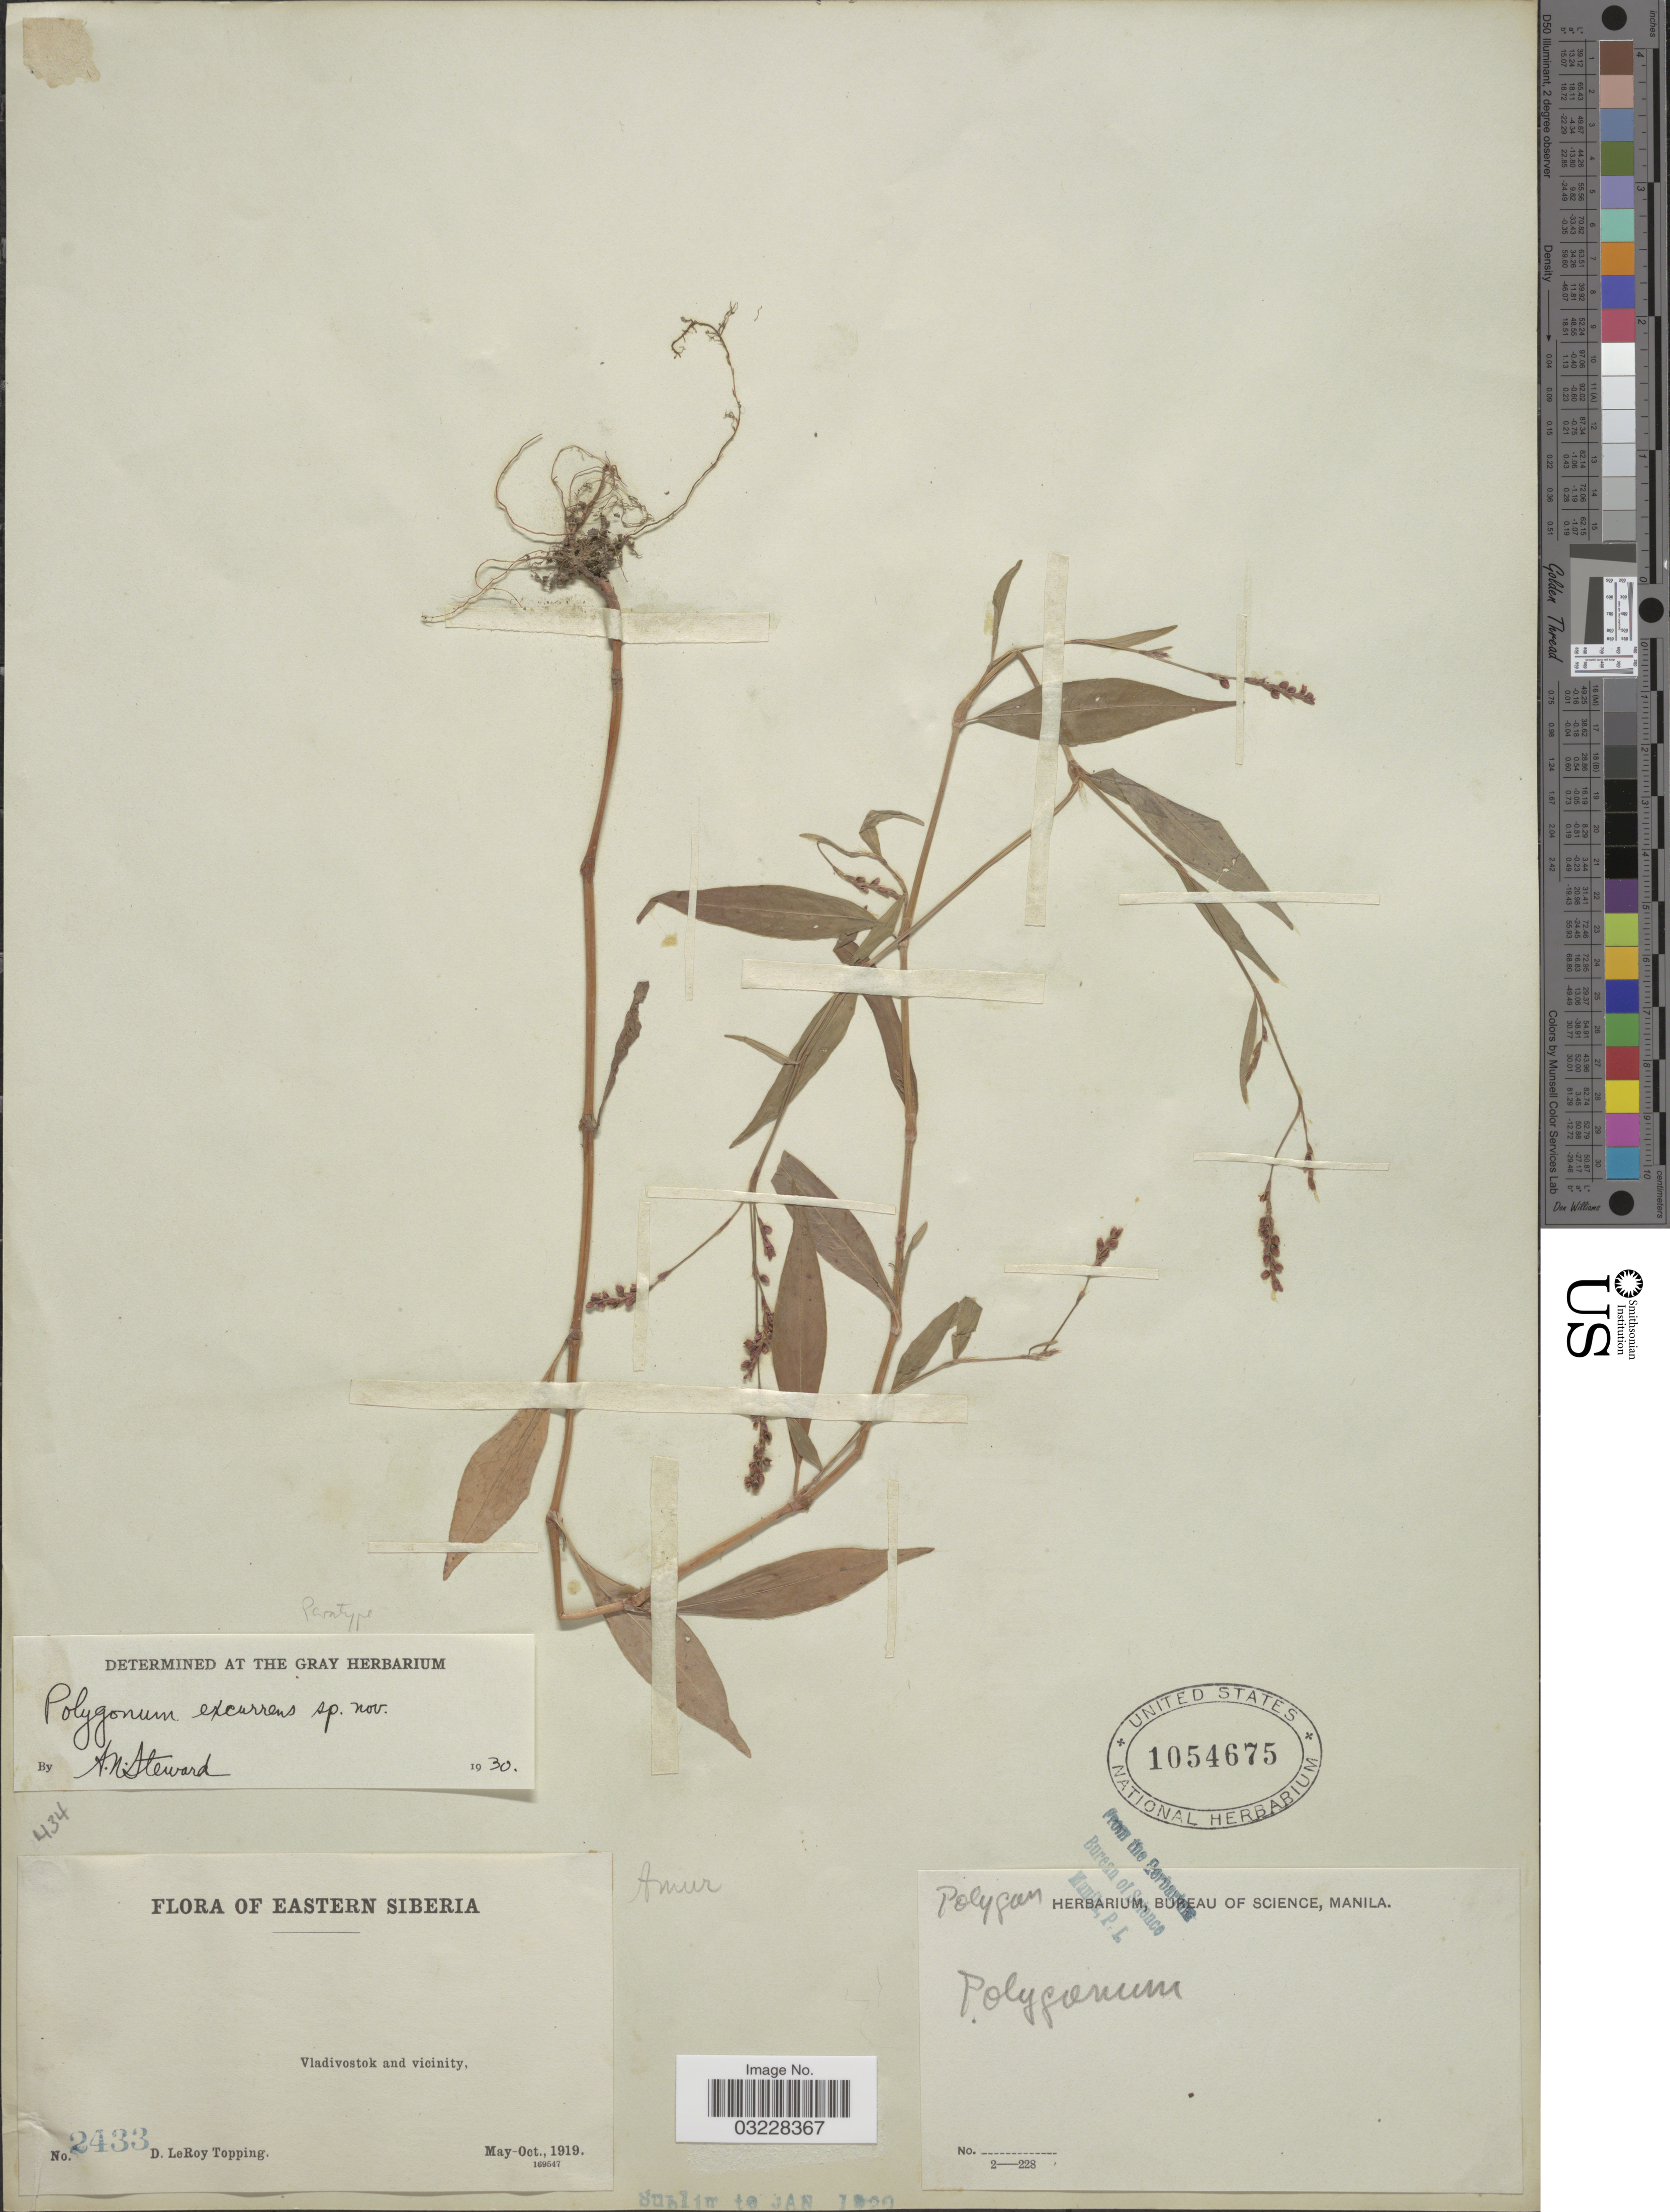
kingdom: Plantae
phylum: Tracheophyta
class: Magnoliopsida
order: Caryophyllales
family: Polygonaceae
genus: Polygonum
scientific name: Polygonum excurrens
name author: Steward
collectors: D. L. Topping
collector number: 2433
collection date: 1919-05/1919-10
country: Russian Federation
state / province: Primorsky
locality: Eastern Siberia. Vladivostok and vicinity.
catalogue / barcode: US 1054675